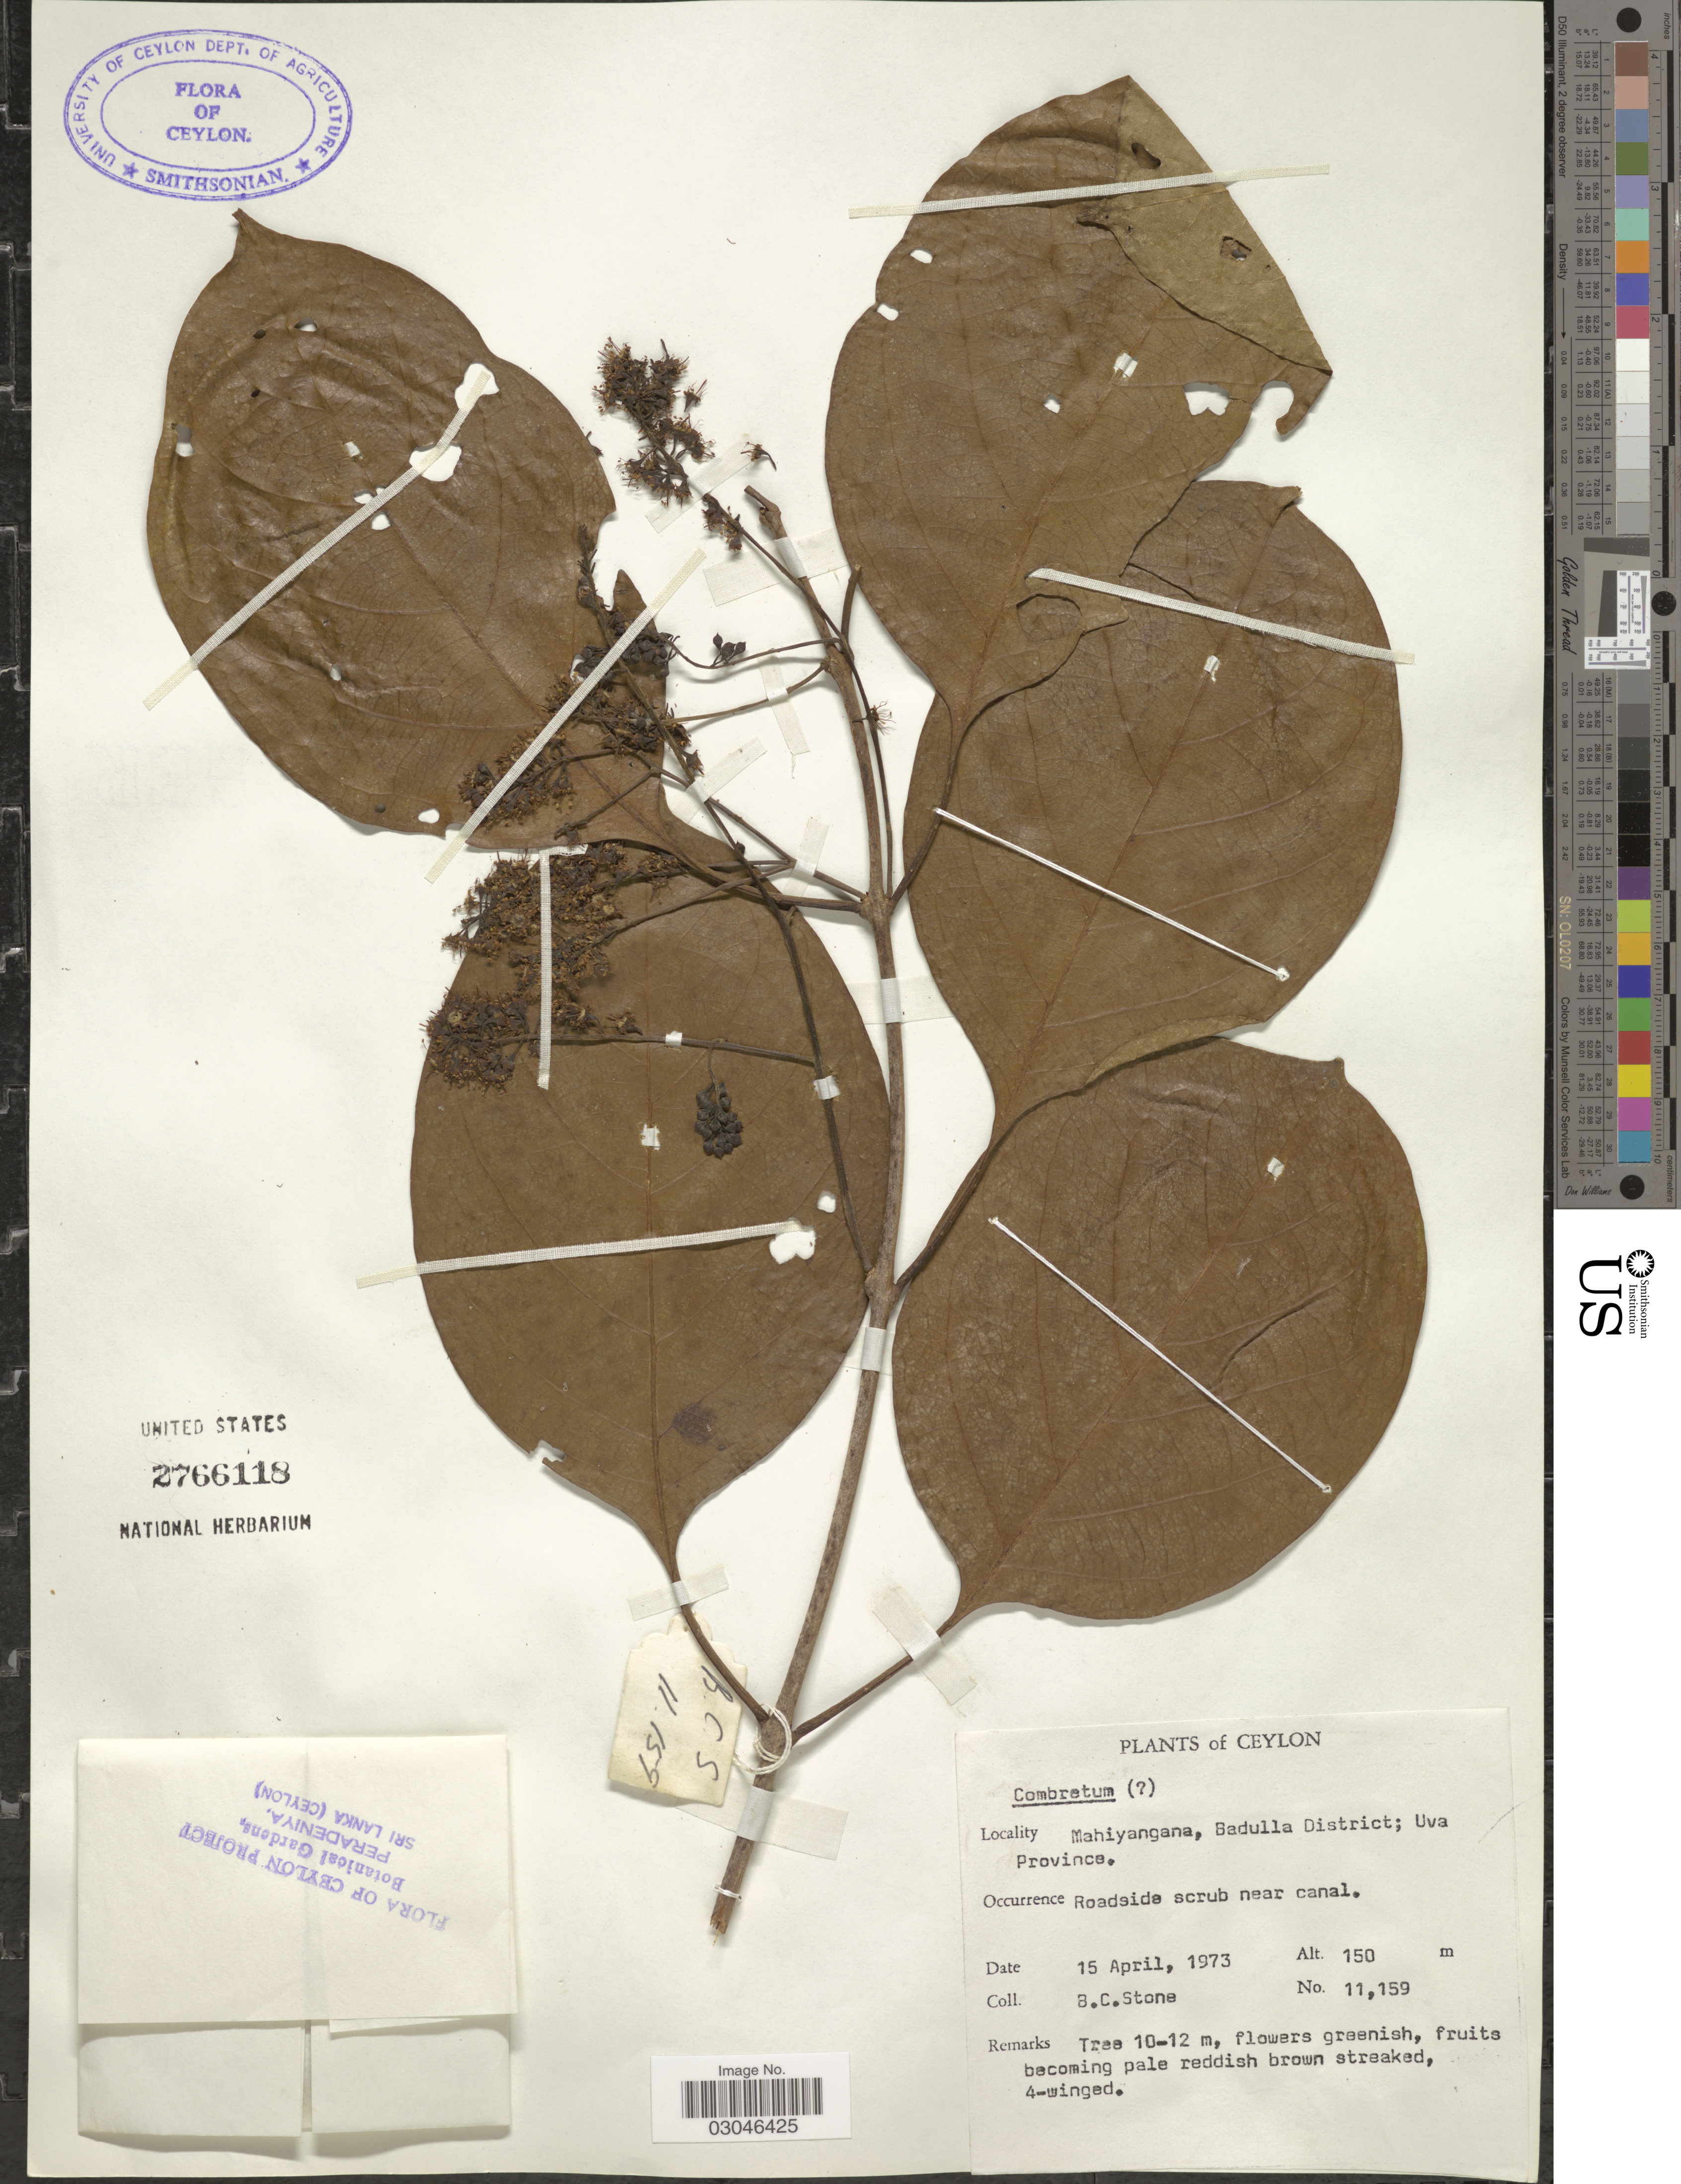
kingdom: Plantae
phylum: Tracheophyta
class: Magnoliopsida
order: Myrtales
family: Combretaceae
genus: Combretum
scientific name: Combretum sp.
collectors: B. C. Stone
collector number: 11159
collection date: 1973-04-15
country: Sri Lanka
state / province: Uva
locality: Ceylon. Mahiyangana, Badulla District.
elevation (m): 150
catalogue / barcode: US 2766118